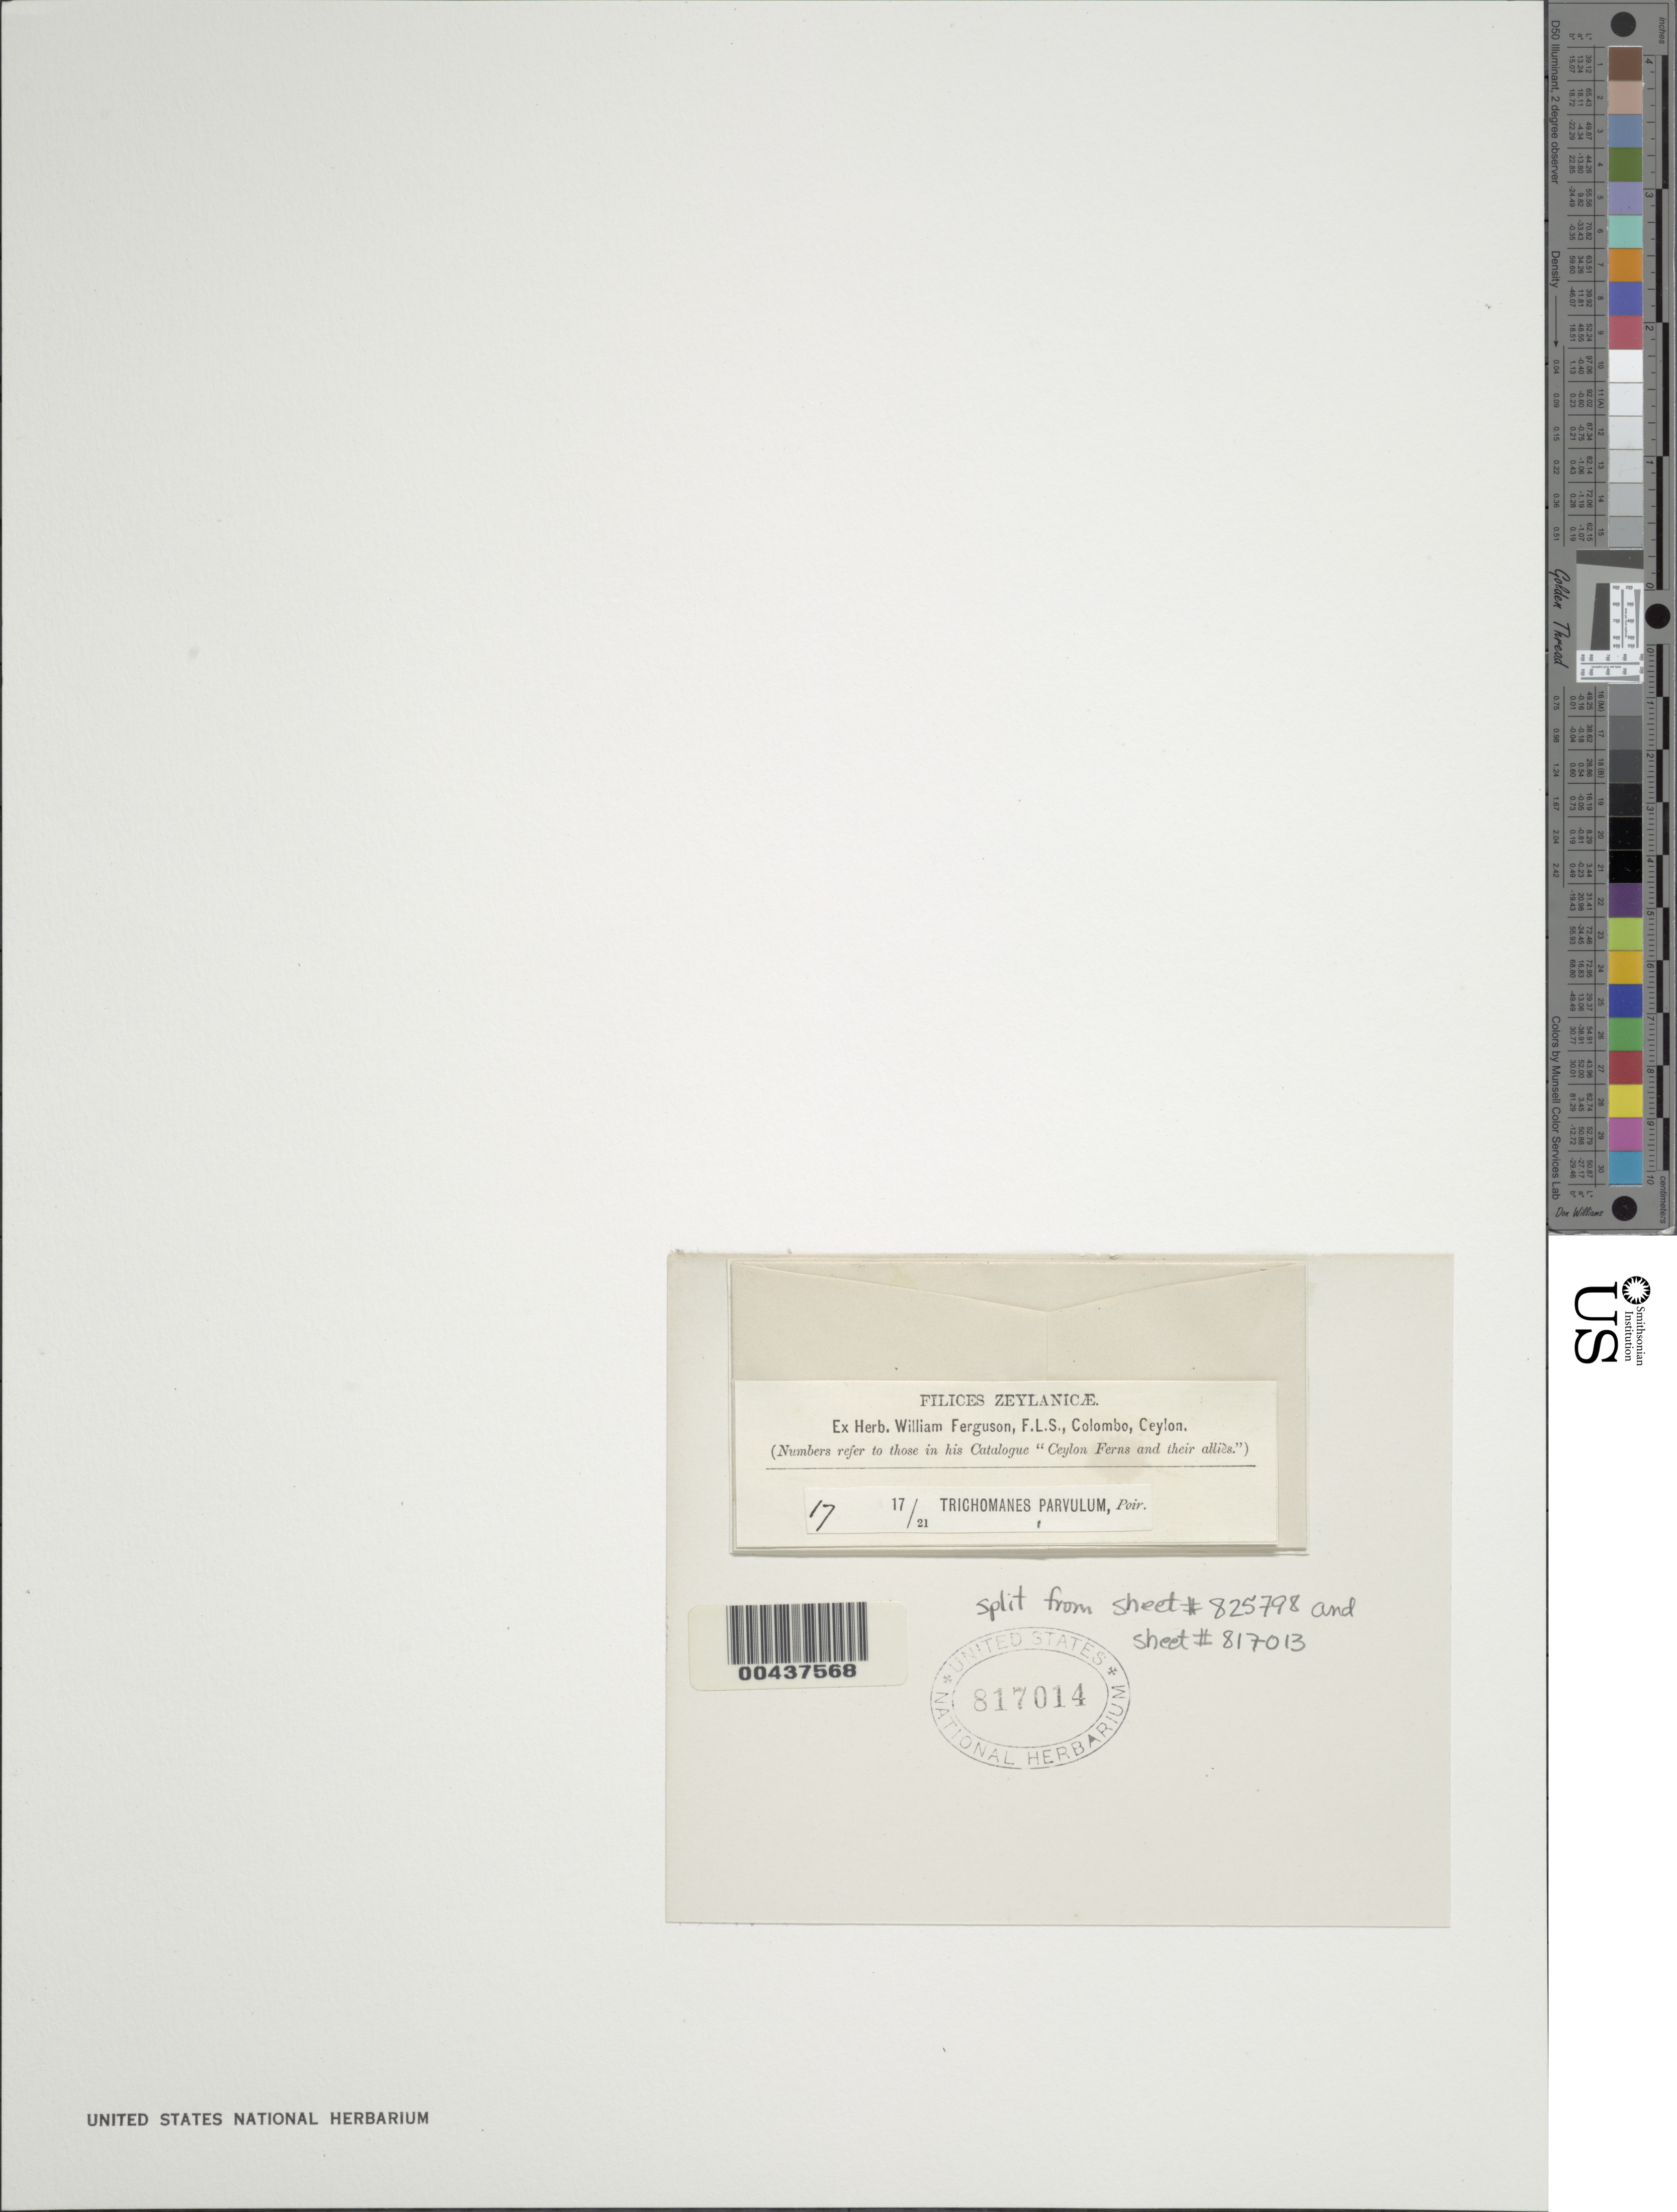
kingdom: Plantae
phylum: Tracheophyta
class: Polypodiopsida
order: Hymenophyllales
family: Hymenophyllaceae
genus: Hymenophyllum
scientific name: Hymenophyllum parvulum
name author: C. Chr.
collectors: ex herb. W. Ferguson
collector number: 17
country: New Zealand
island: North Island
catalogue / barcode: US 817014